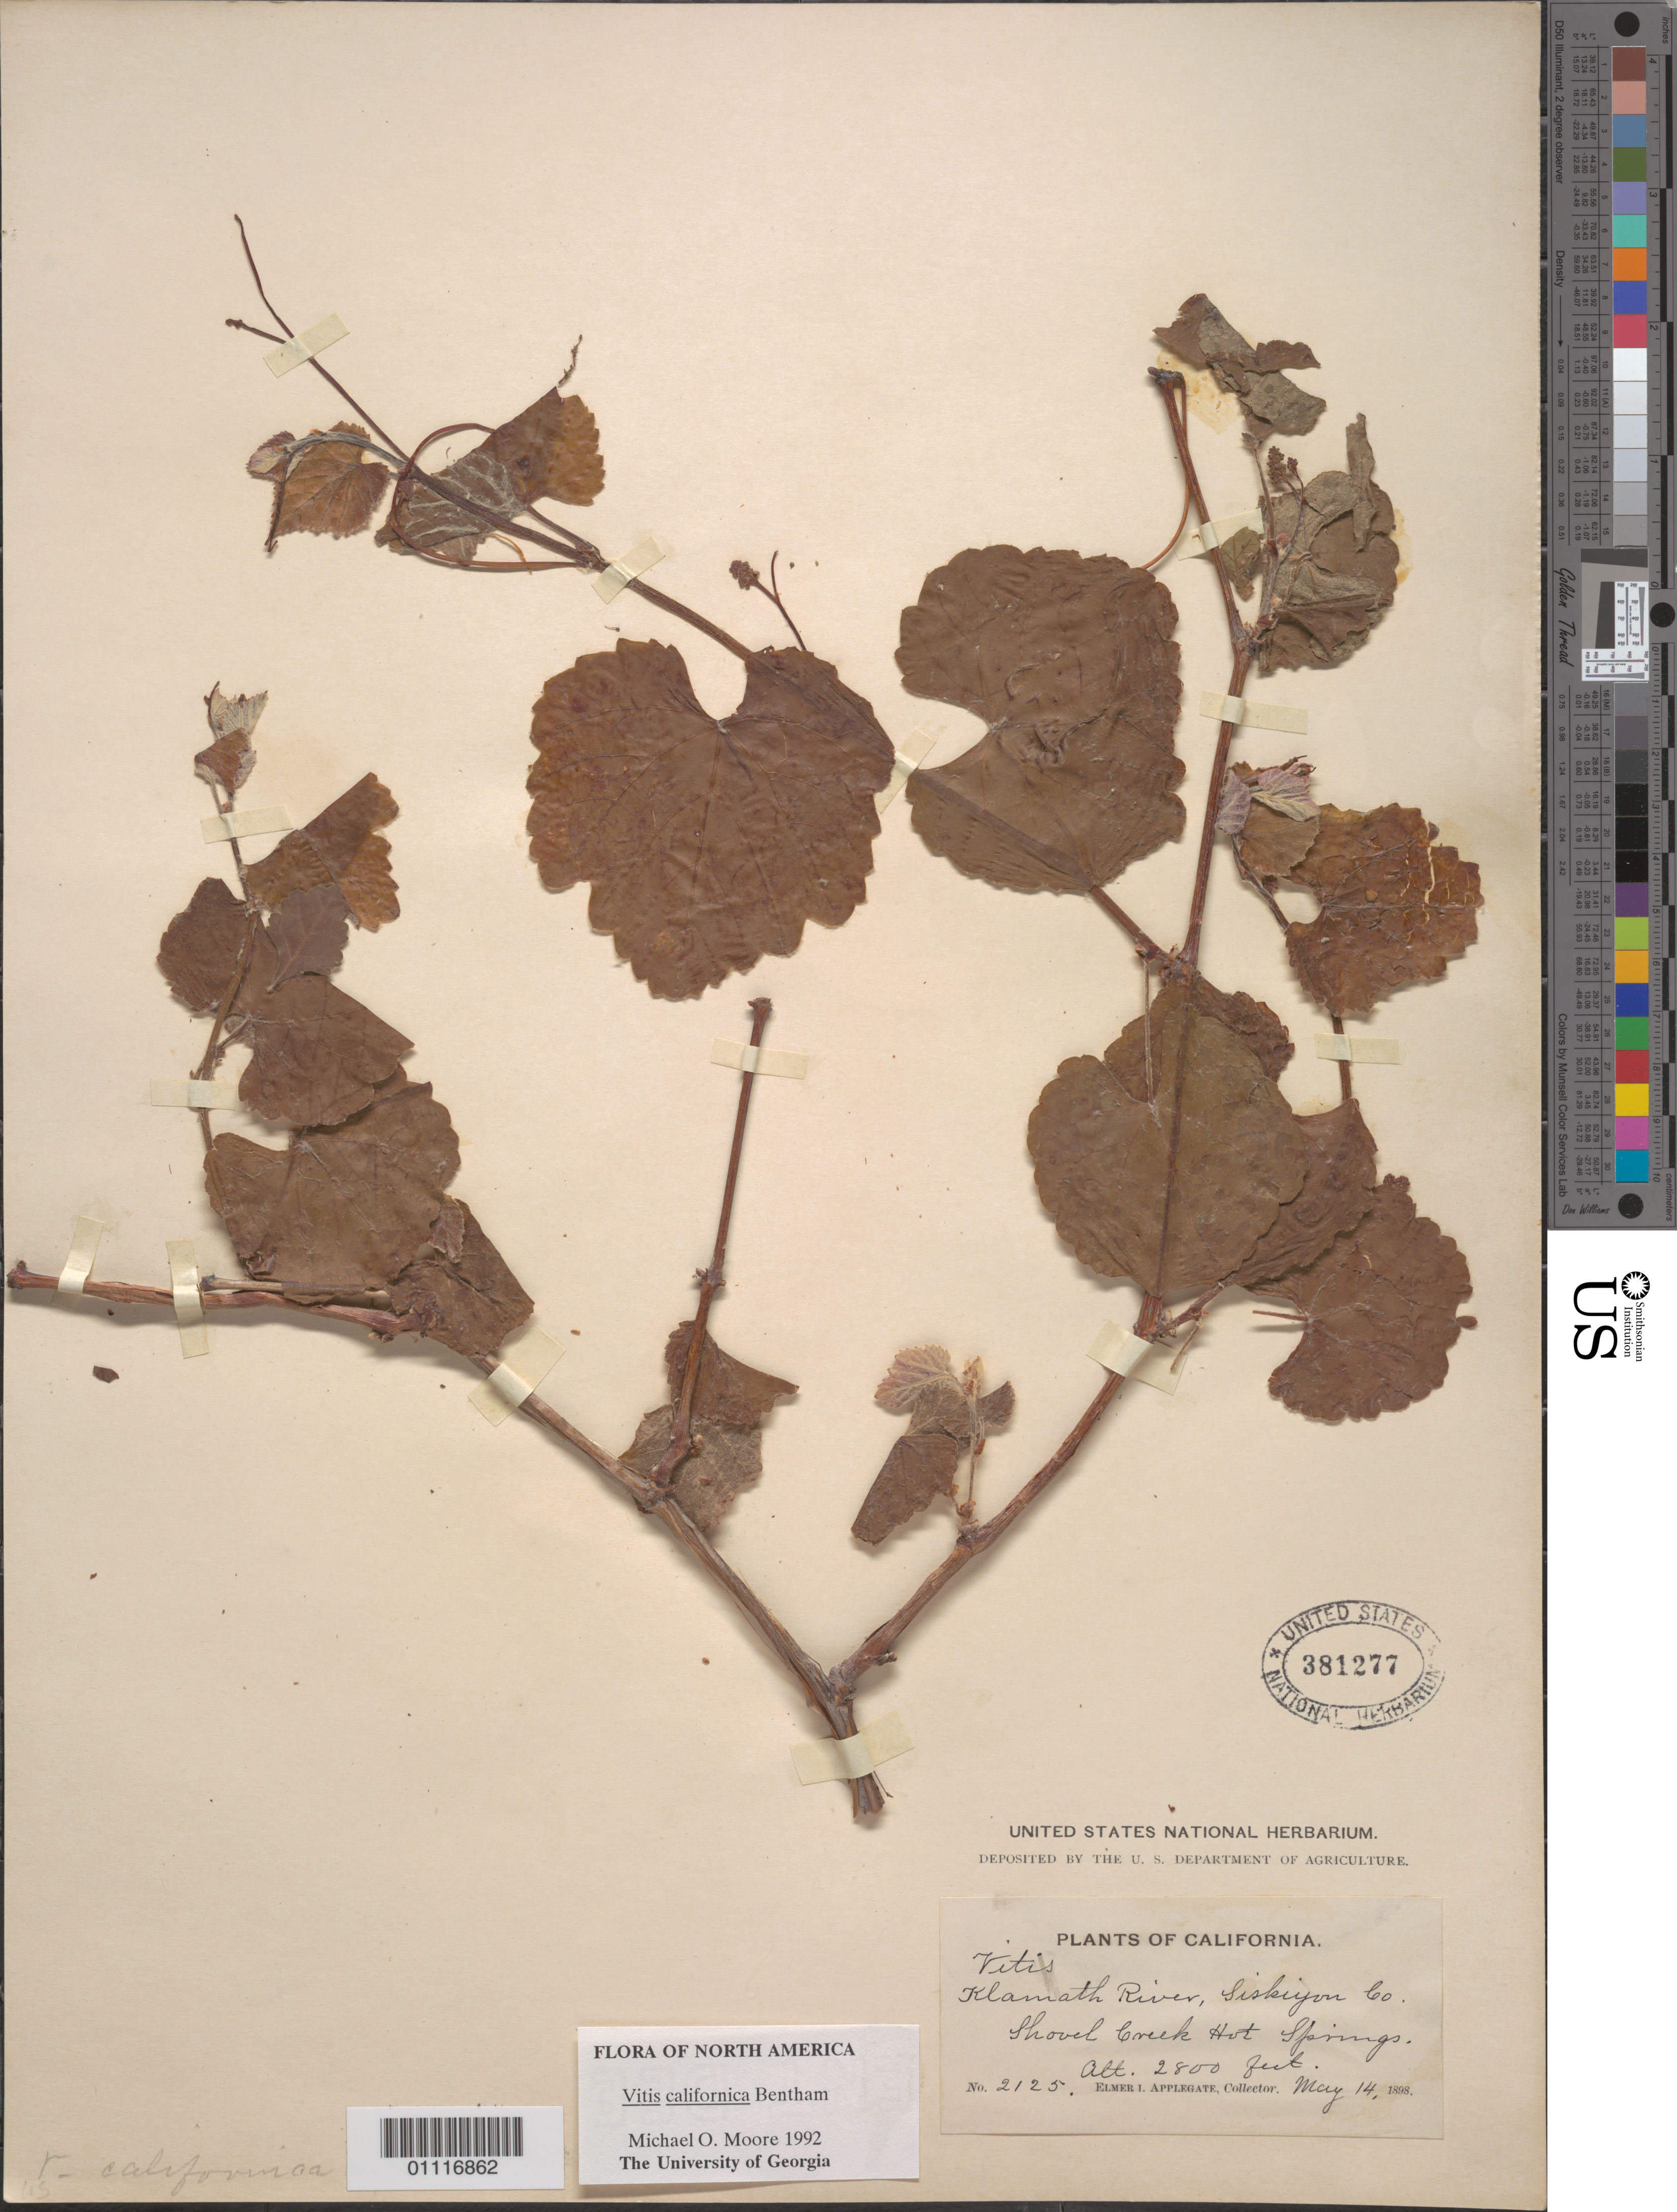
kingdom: Plantae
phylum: Tracheophyta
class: Magnoliopsida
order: Vitales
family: Vitaceae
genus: Vitis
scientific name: Vitis californica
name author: Benth.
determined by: Moore, M. O.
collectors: E. I. Applegate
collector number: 2125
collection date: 1898-05-14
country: United States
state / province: California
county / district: Siskiyou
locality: Shovel Creek Hot Springs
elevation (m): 853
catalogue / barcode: US 381277